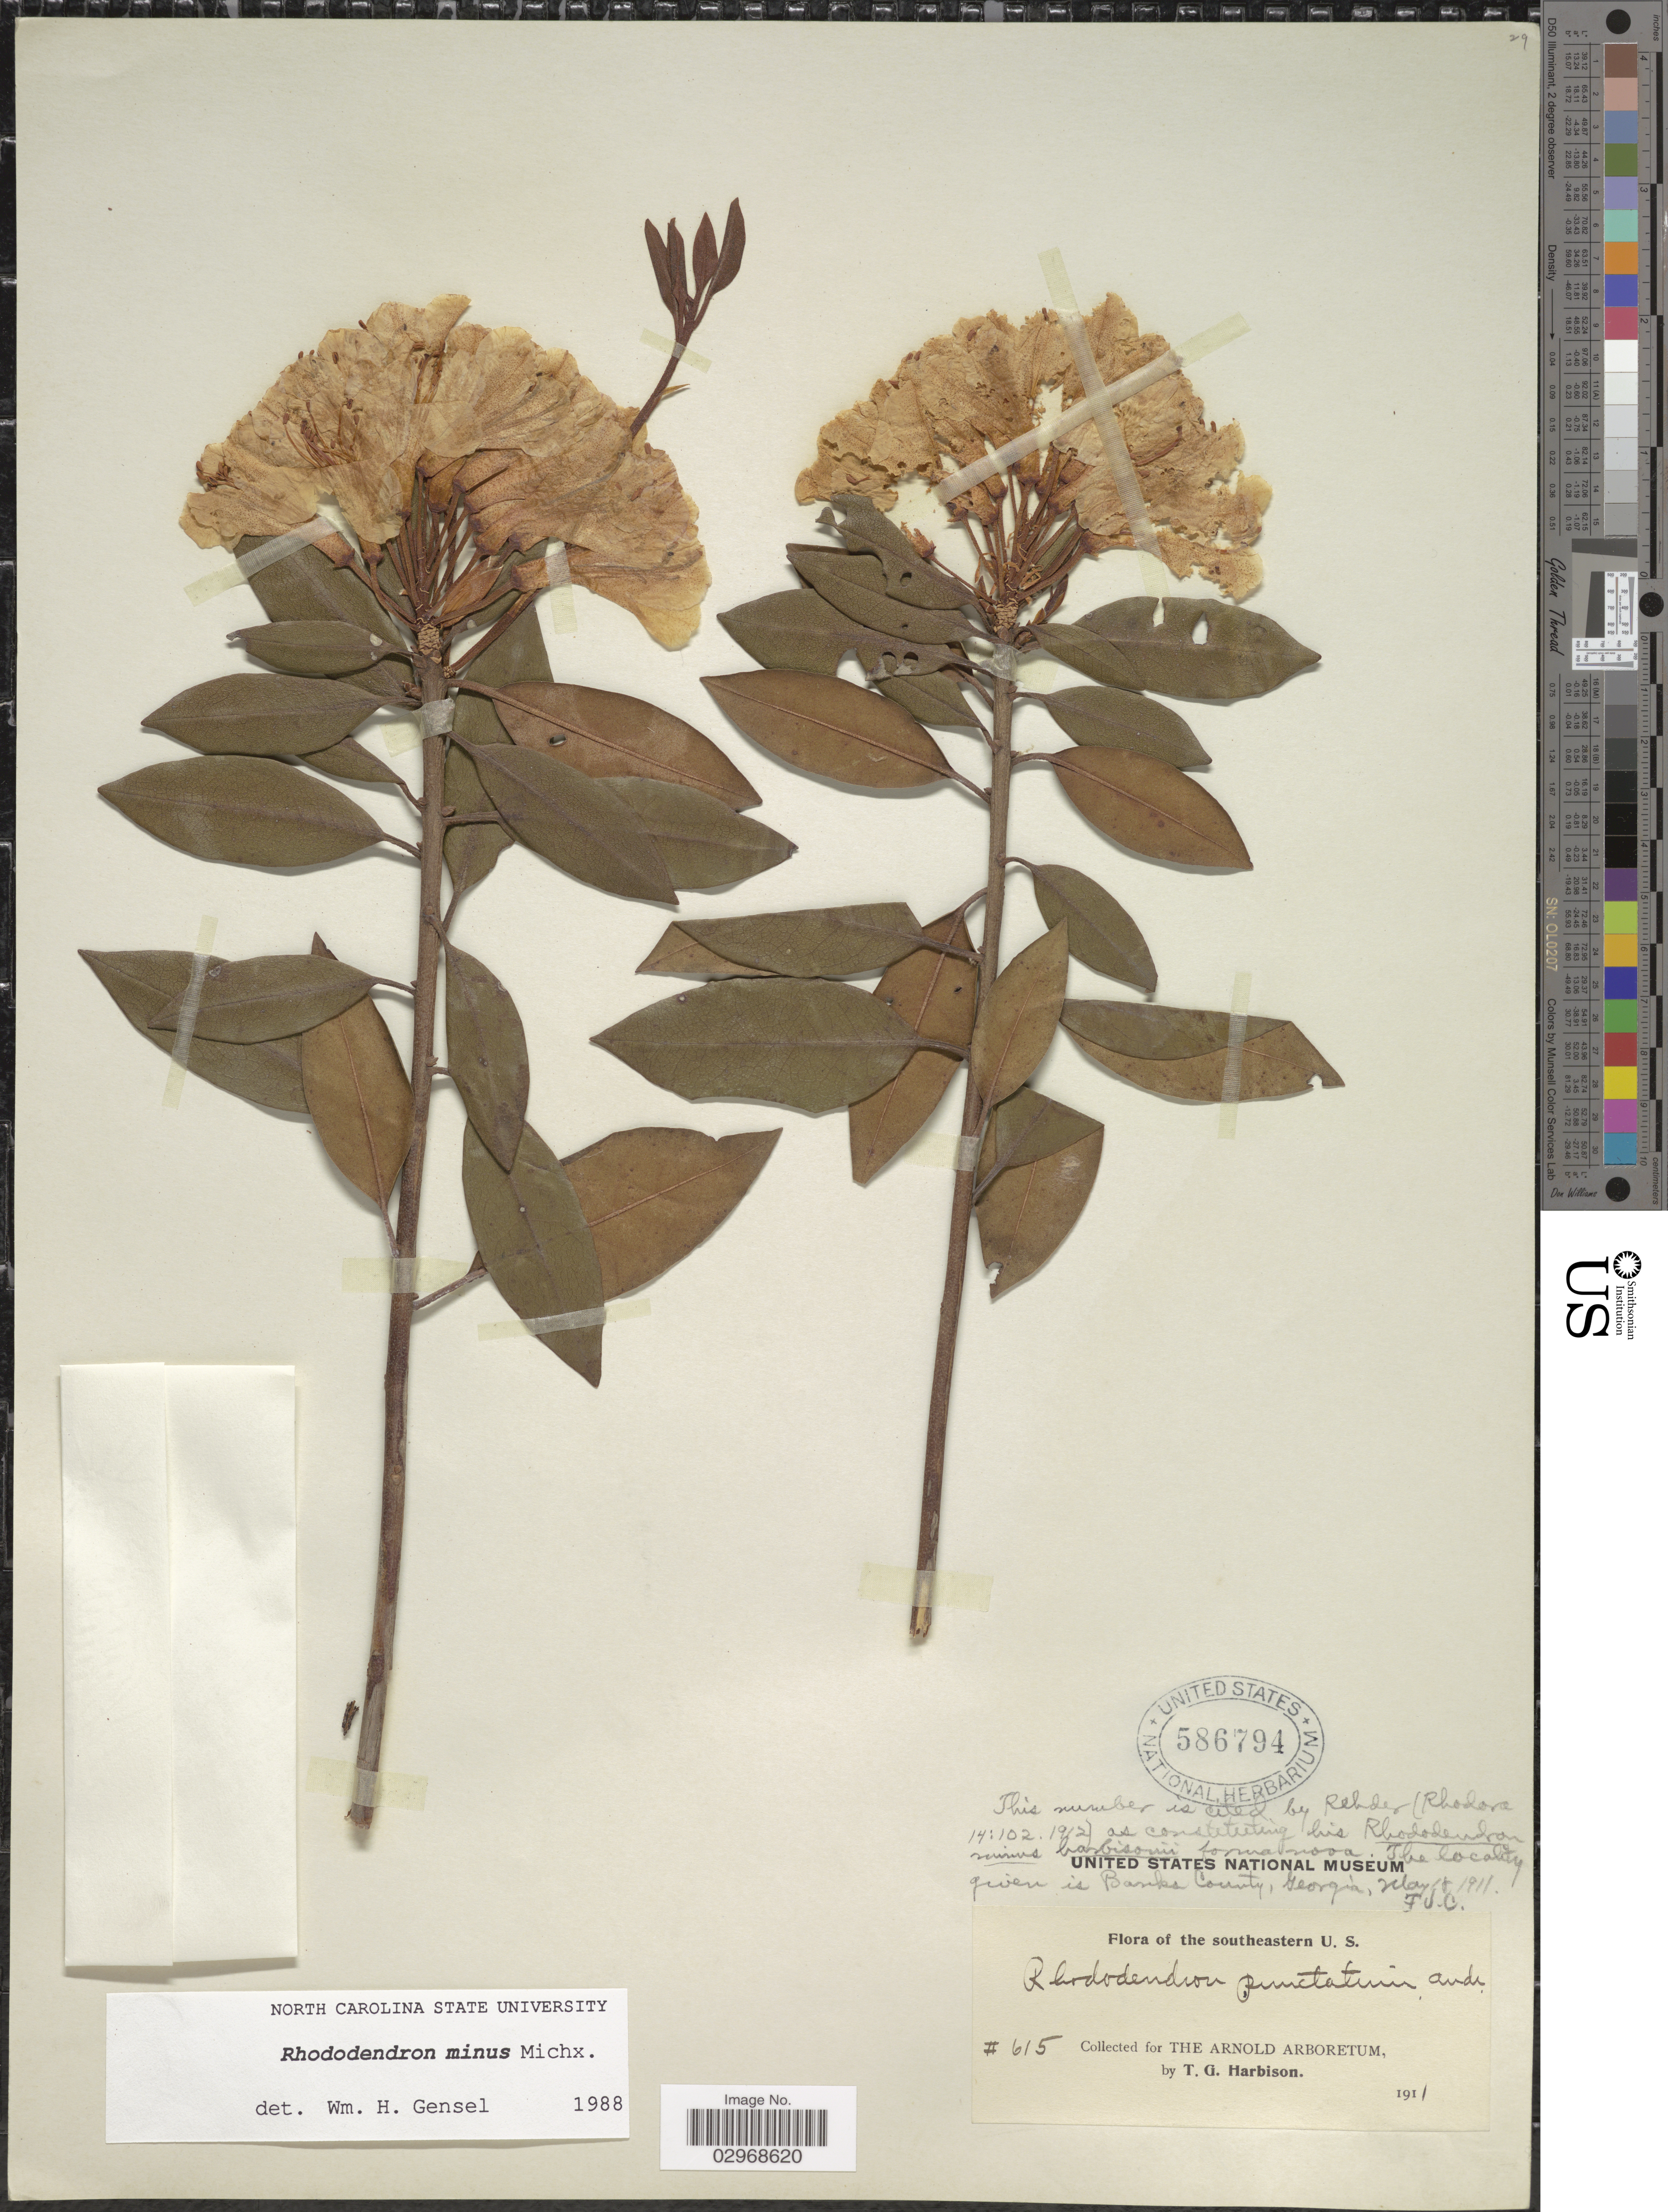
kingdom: Plantae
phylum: Tracheophyta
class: Magnoliopsida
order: Ericales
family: Ericaceae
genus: Rhododendron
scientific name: Rhododendron minus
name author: Michx.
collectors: T. Harbison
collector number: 615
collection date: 1911-05-18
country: United States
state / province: Georgia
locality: Southeastern U.S. Banks County.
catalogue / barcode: US 586794